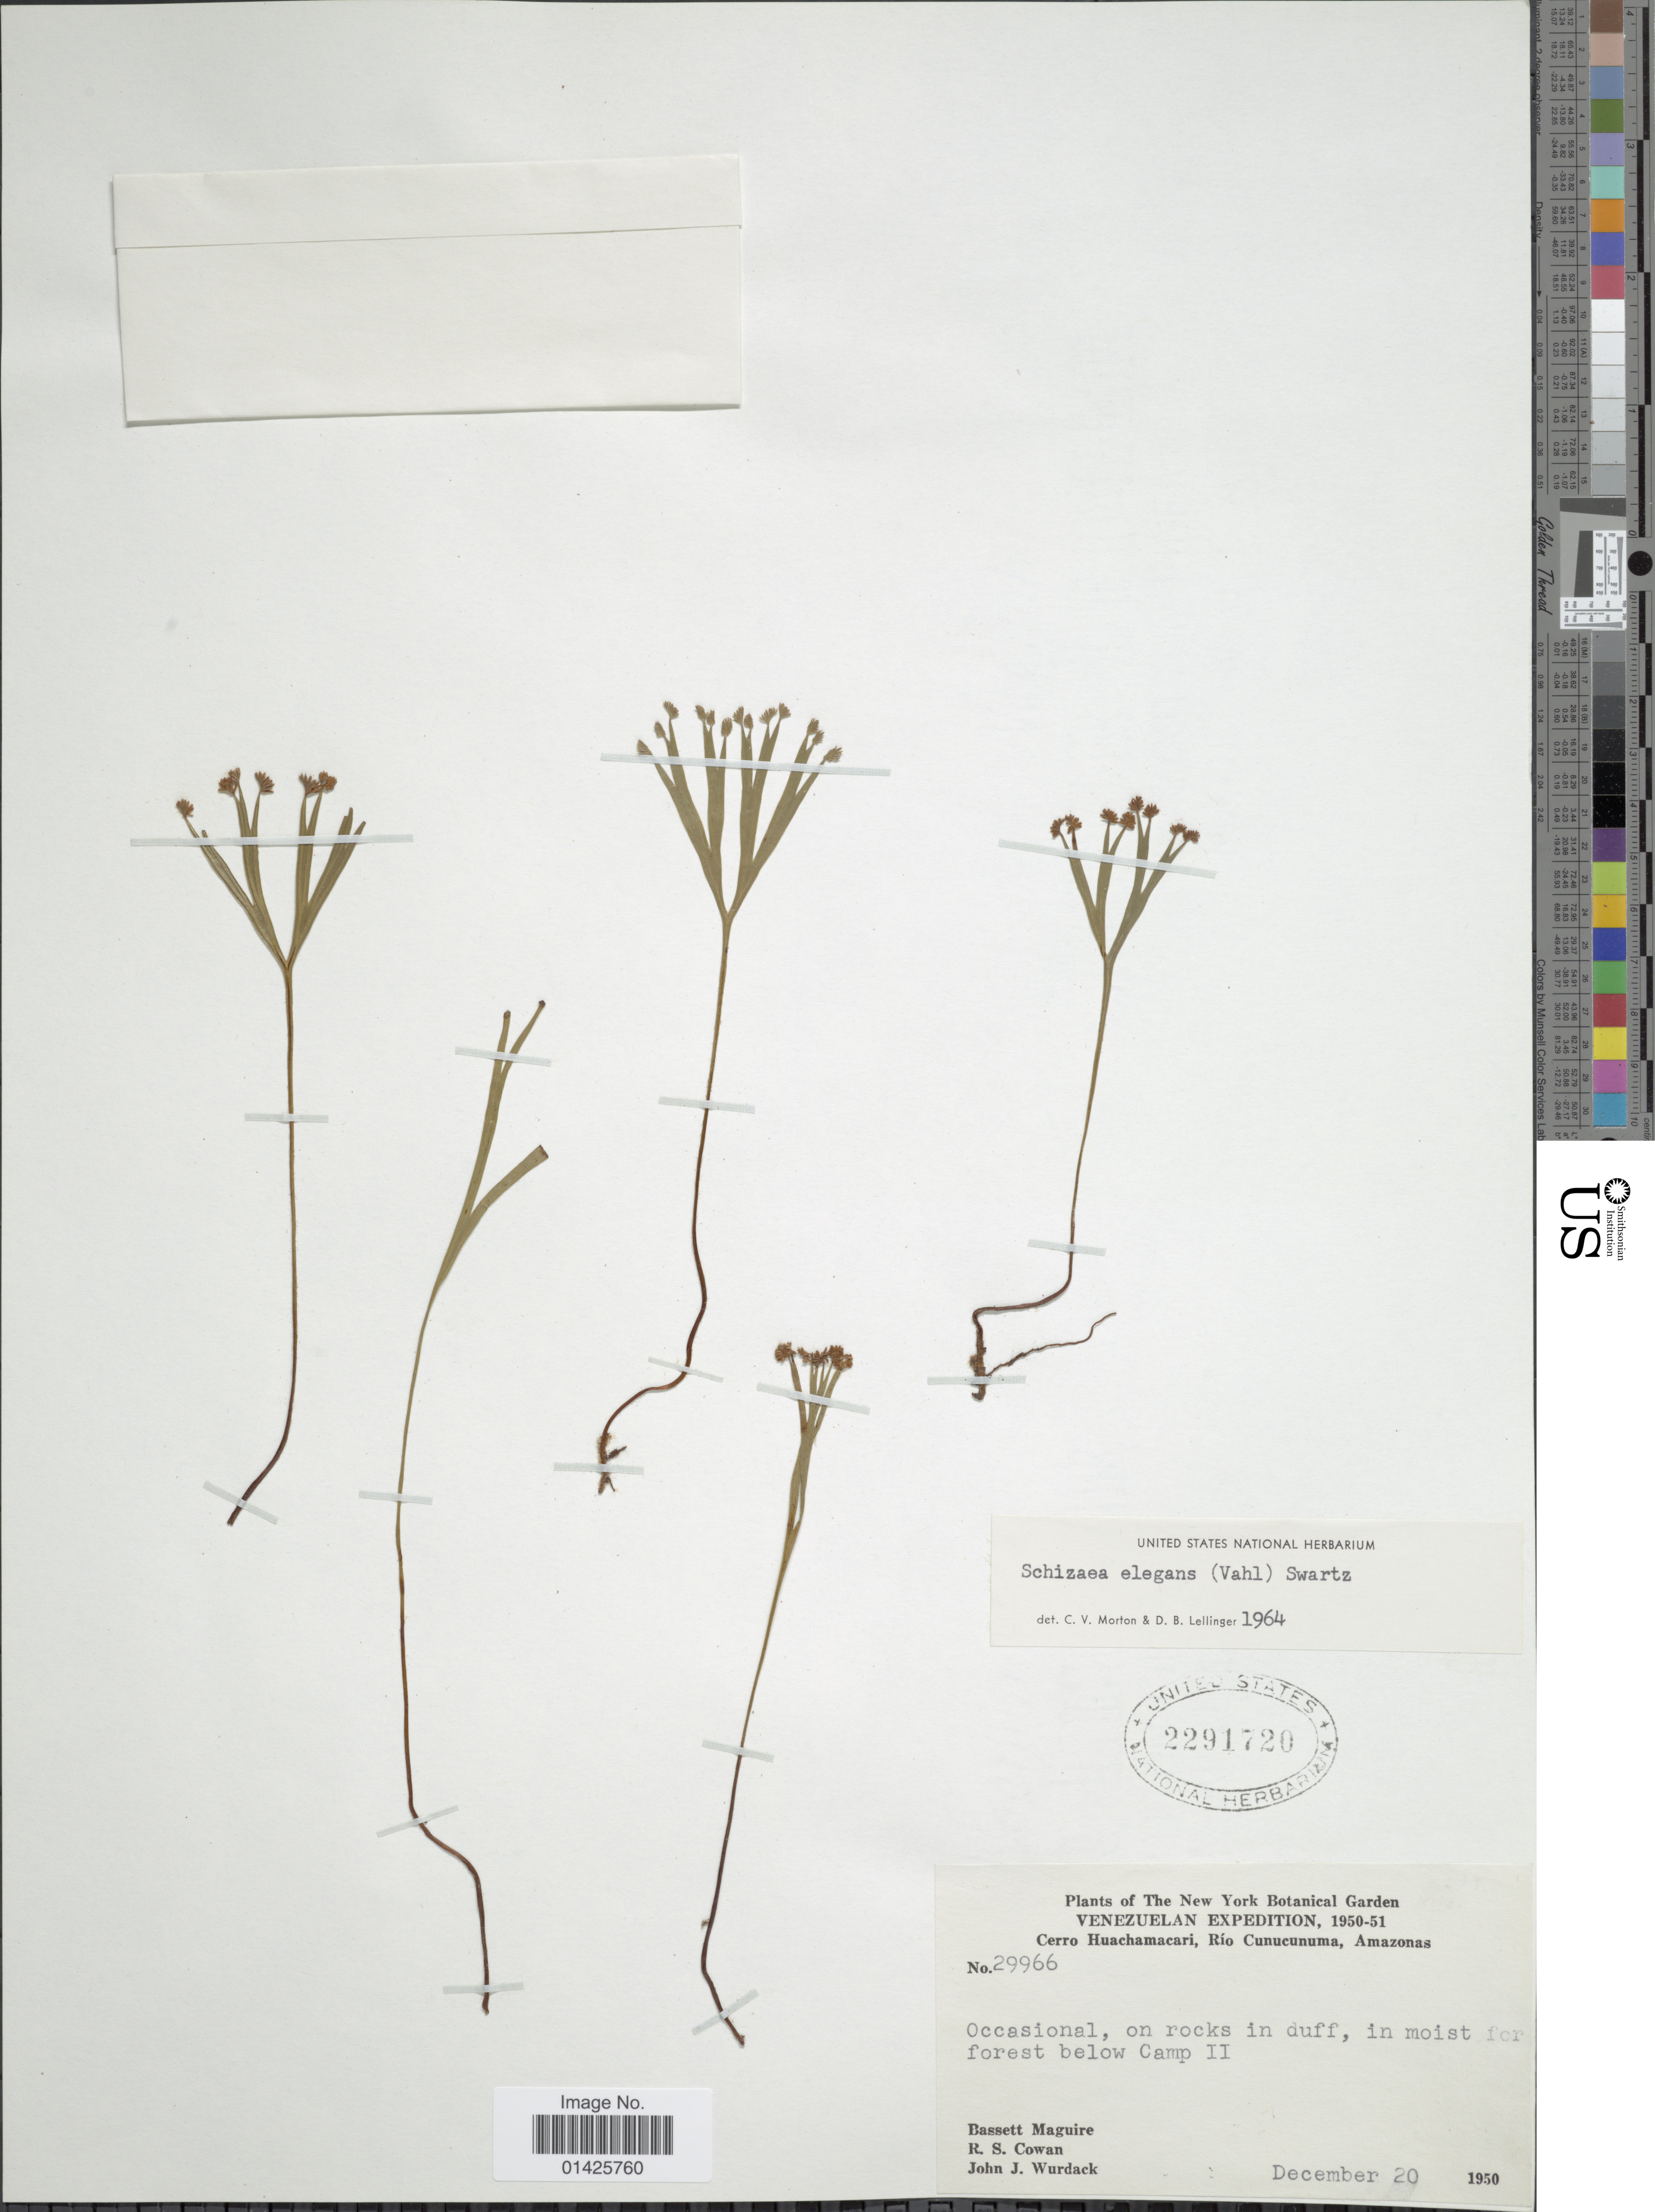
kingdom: Plantae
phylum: Tracheophyta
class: Polypodiopsida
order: Schizaeales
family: Schizaeaceae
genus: Schizaea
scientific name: Schizaea elegans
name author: (Vahl) Sw.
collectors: B. Maguire, R. S. Cowan & J. J. Wurdack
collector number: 29966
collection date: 1950-12-20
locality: Cerro Huachamacari, Rio Cunucunuma, Occasional, on rocks in duff, in moist for forest below Camp II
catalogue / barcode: US 2291720